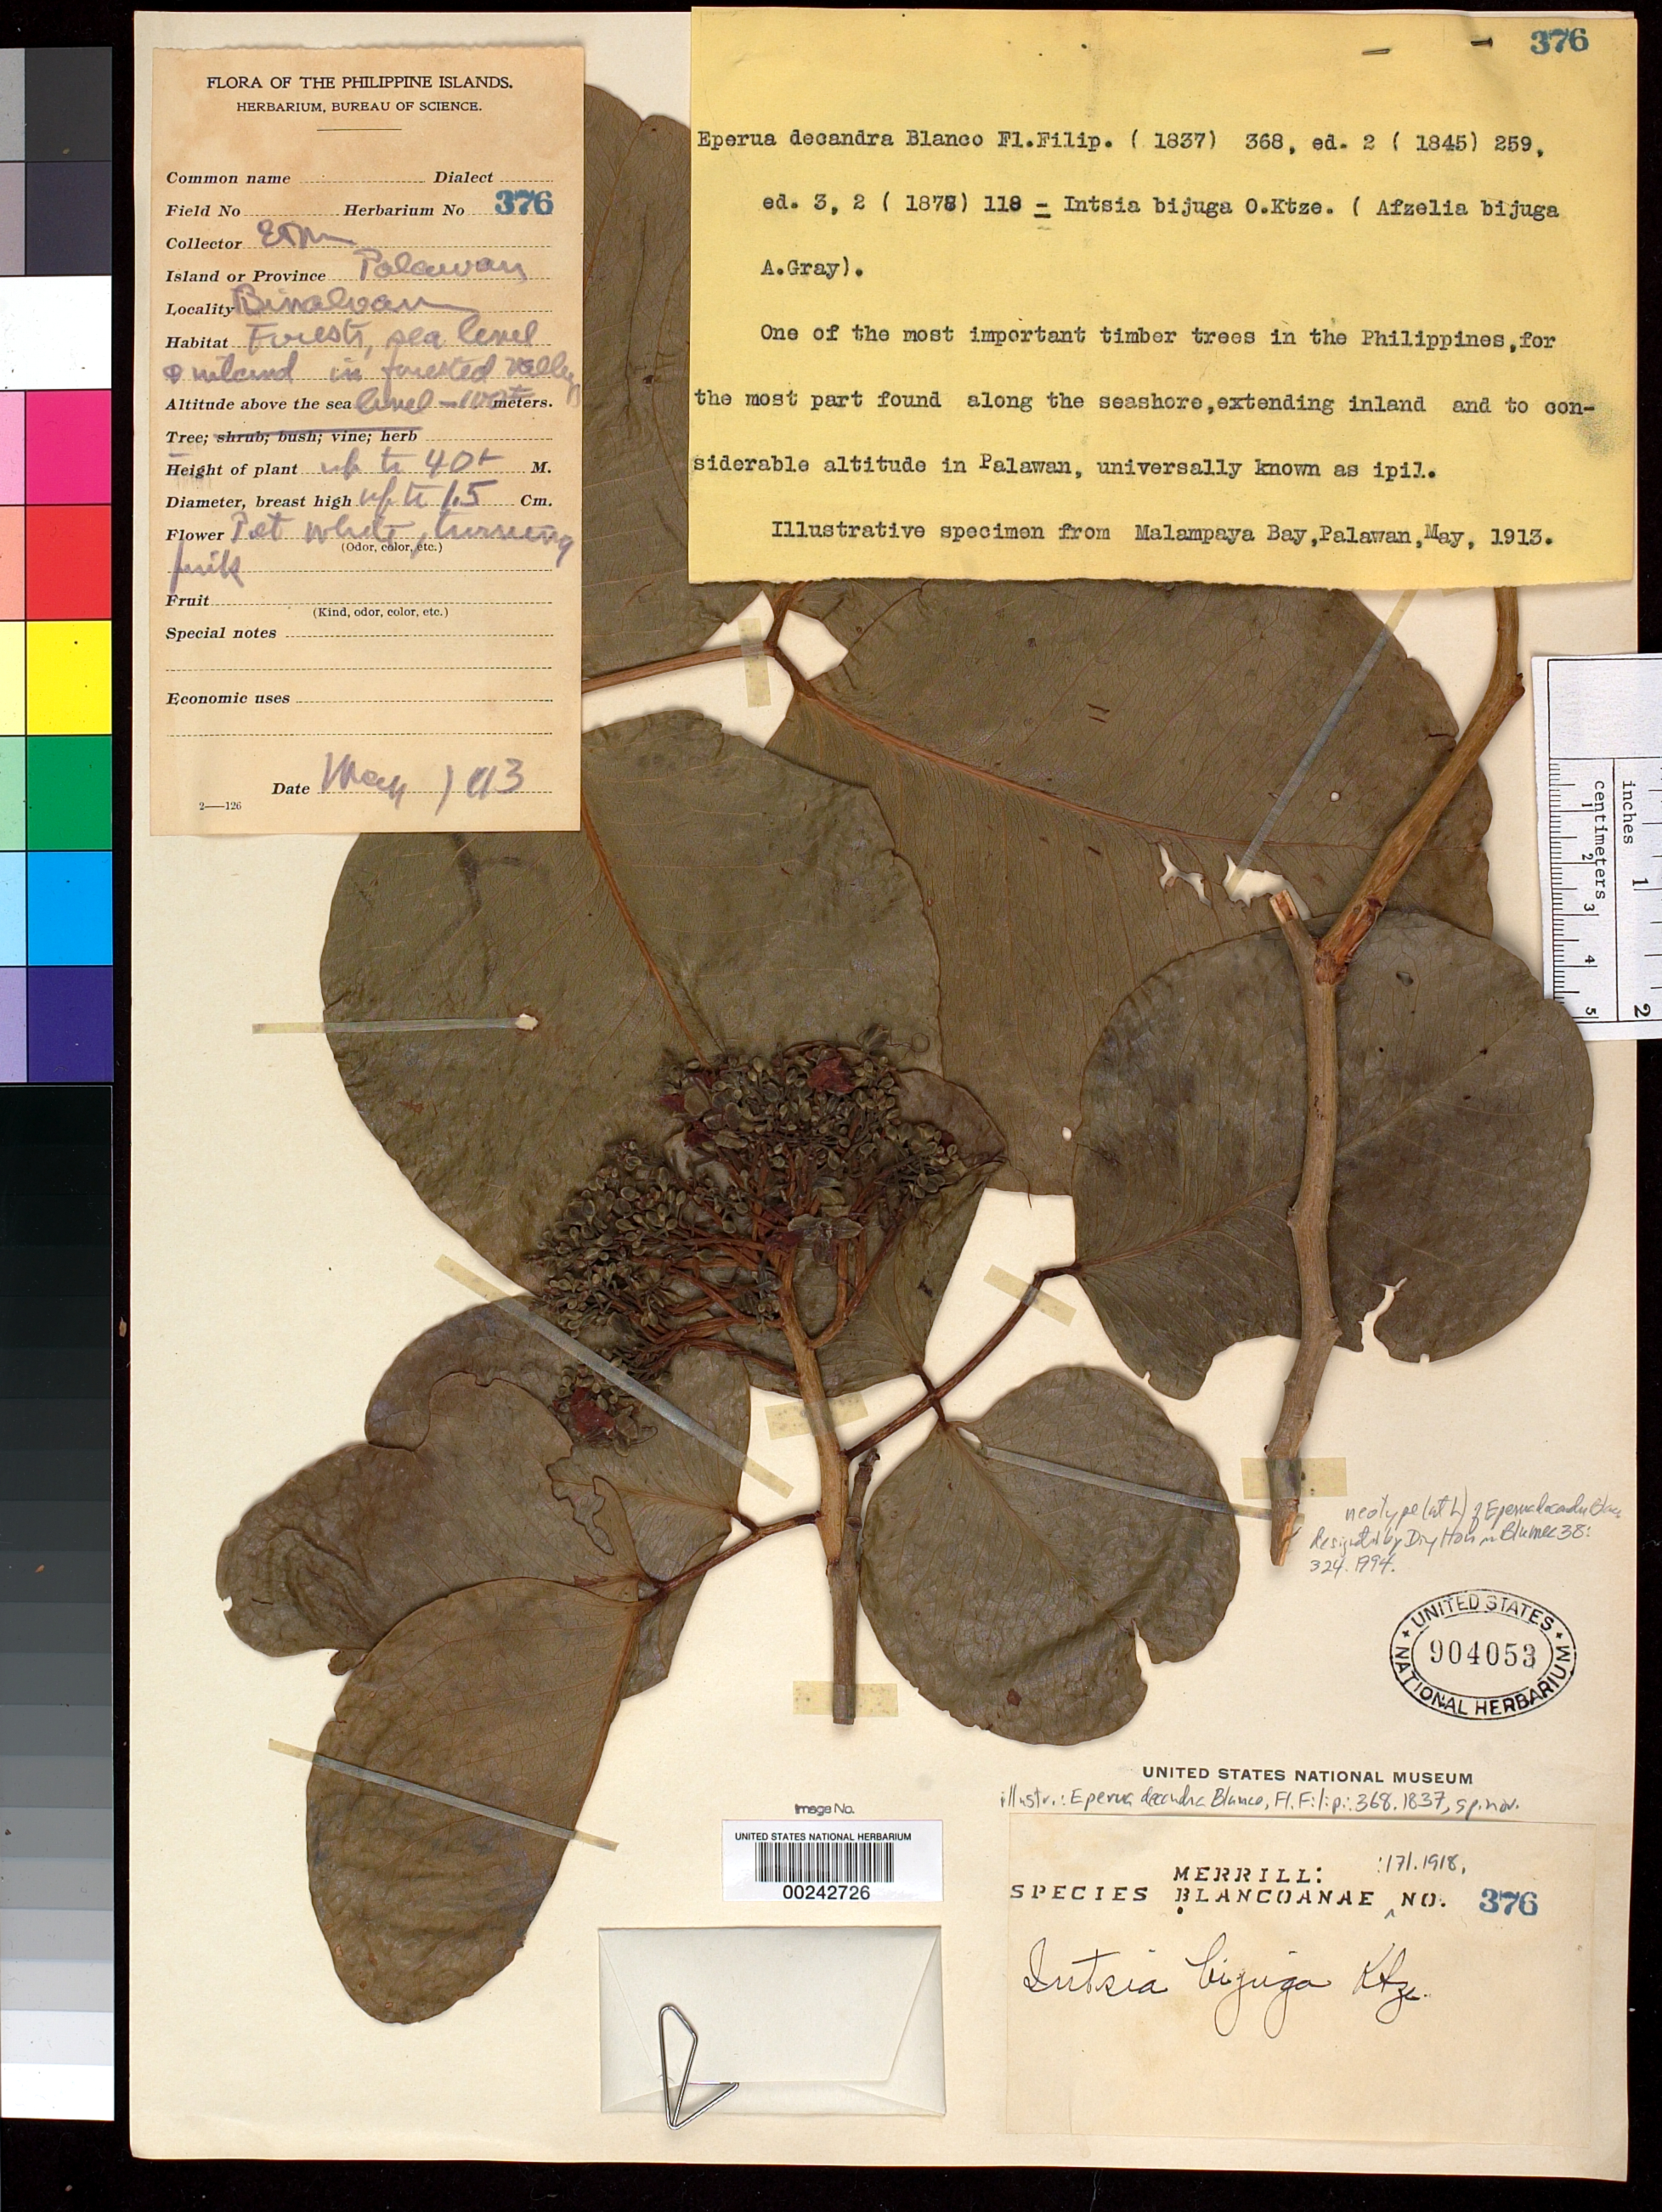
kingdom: Plantae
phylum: Tracheophyta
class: Magnoliopsida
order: Fabales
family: Fabaceae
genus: Eperua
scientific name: Eperua decandra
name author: Blanco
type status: Isoneotype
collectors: E. D. Merrill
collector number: Sp. Blancoan. 0376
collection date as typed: May 1913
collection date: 1913-05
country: Philippines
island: Palawan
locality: Malampaya Bay, Binaloan.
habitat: Forests, sea level & inland in forested valley.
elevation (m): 0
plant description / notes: Neotype at L.; Cited by E.D. Merrill in Sp. Blancoan. 171. 1918. Original collector label and sheet with typewritten notes by Merrill attached.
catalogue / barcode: US 904053